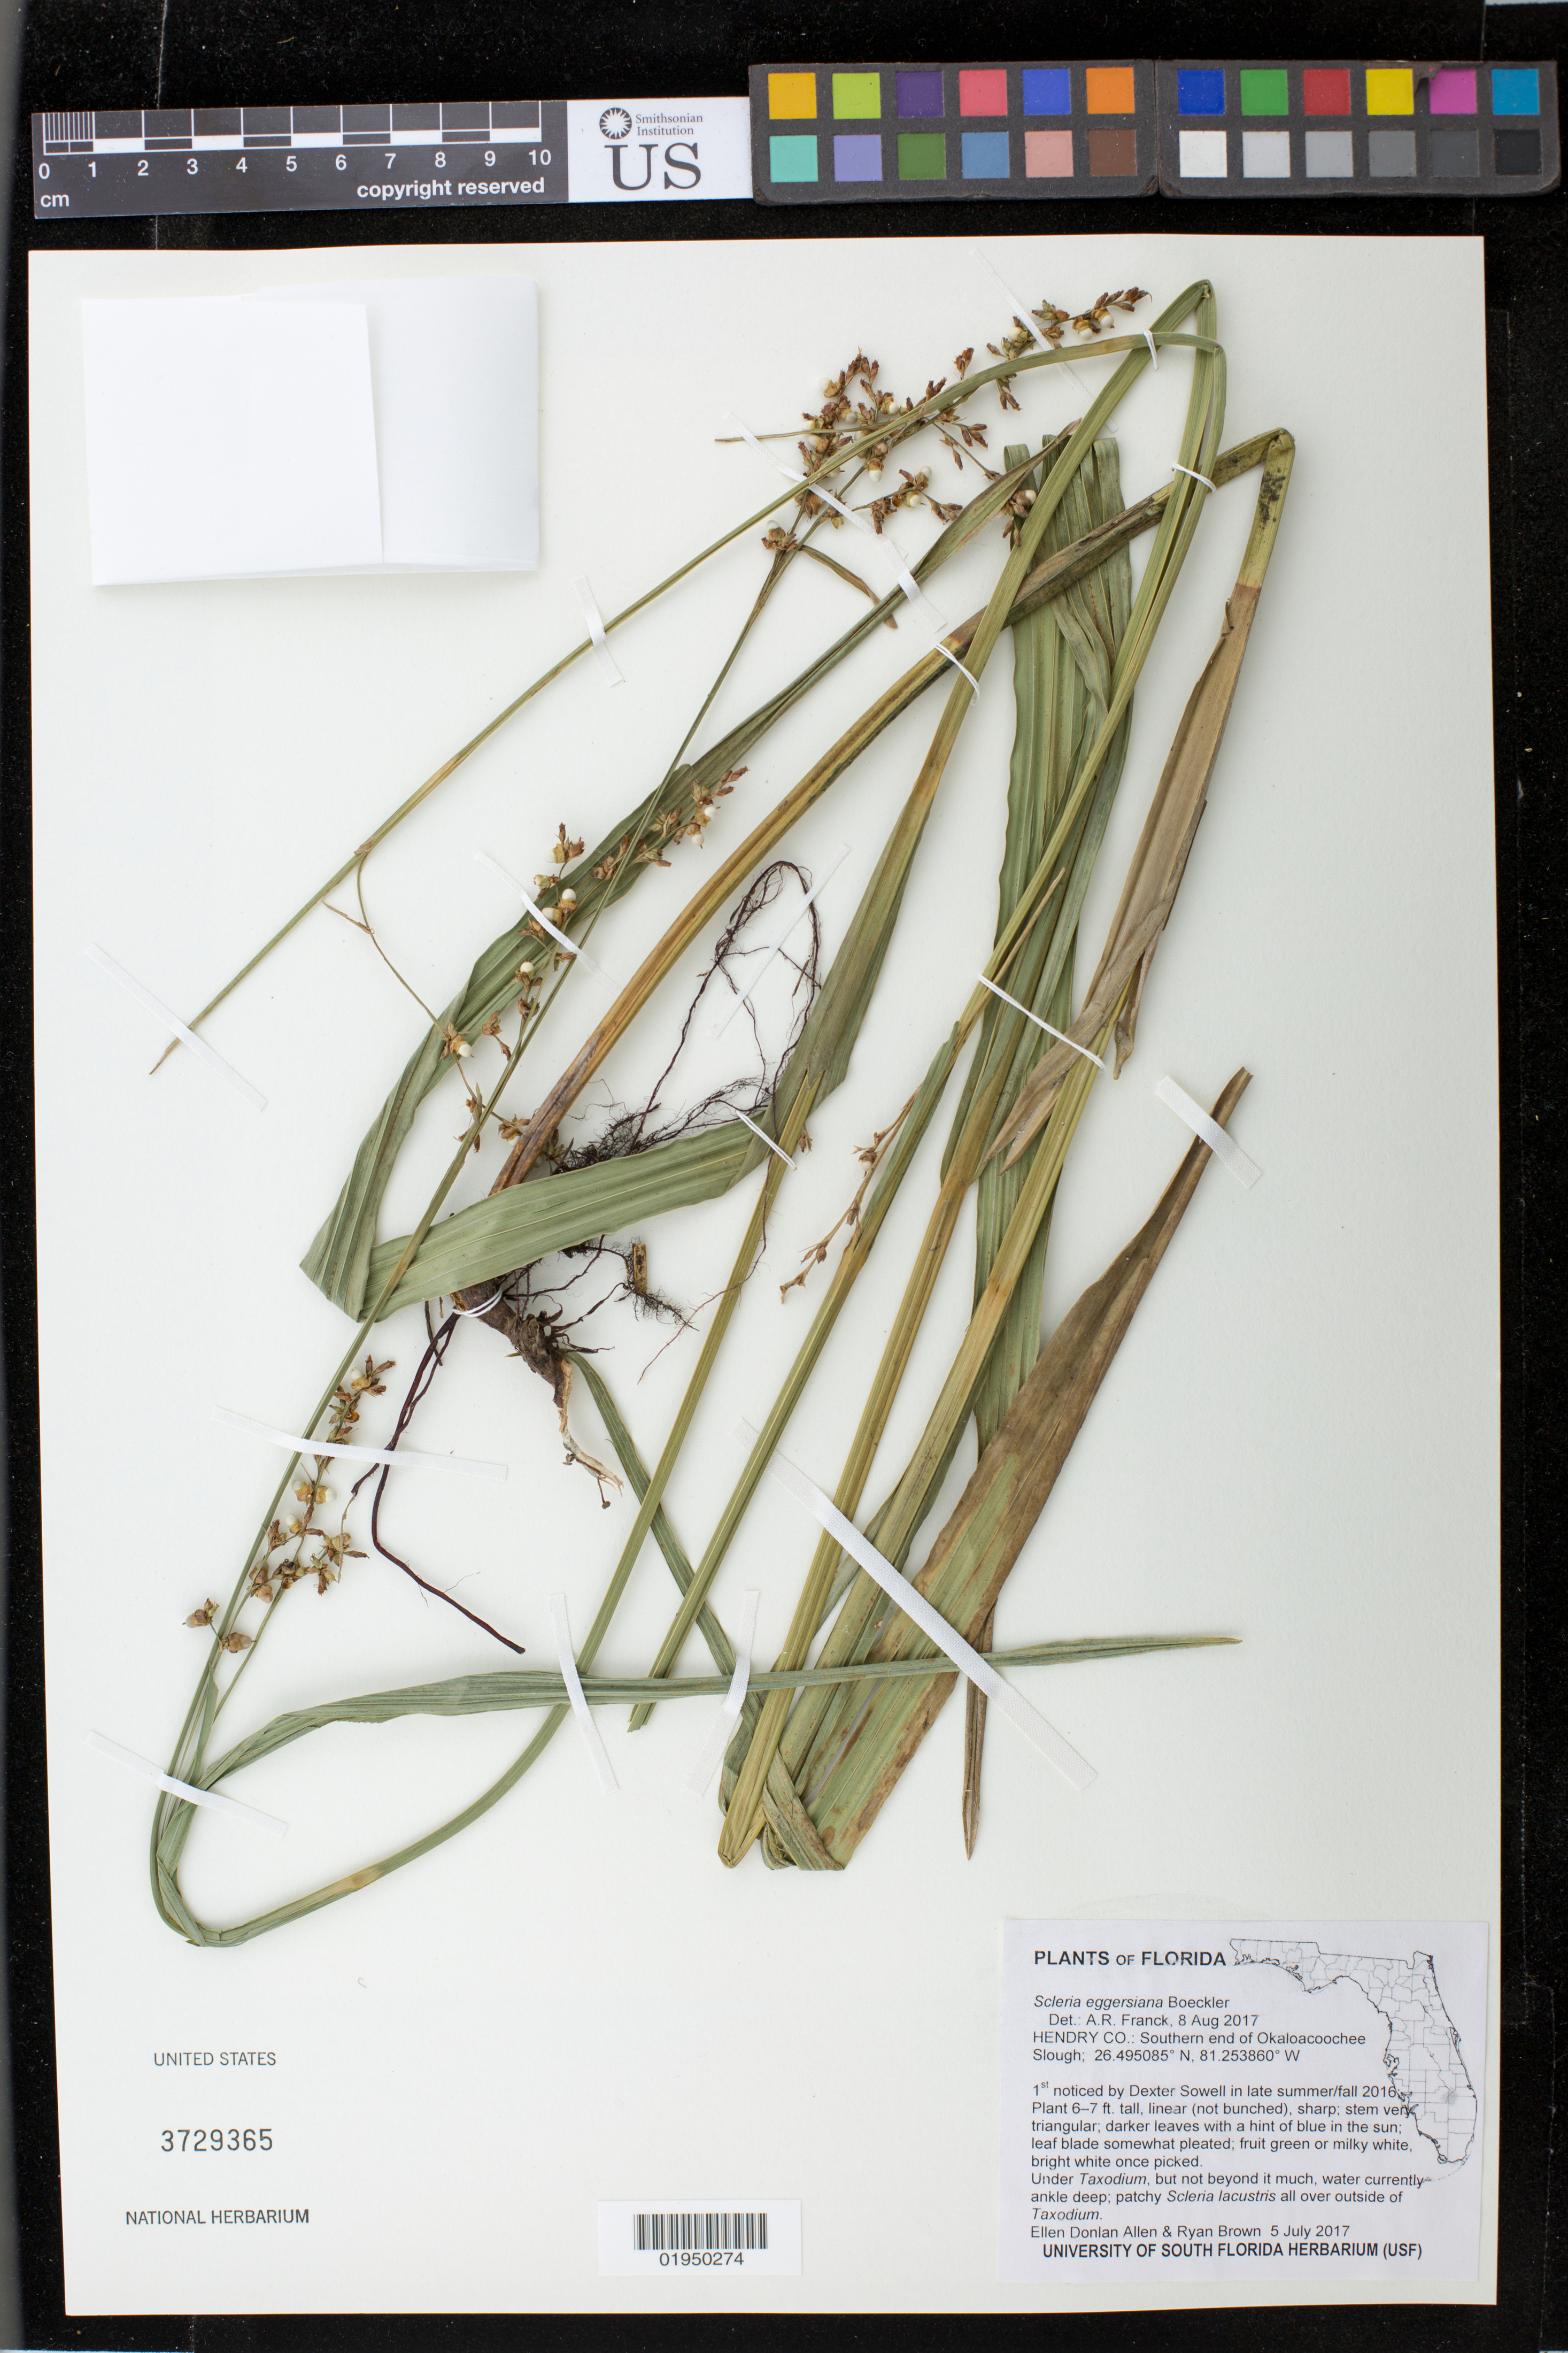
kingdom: Plantae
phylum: Tracheophyta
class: Liliopsida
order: Poales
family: Cyperaceae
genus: Scleria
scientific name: Scleria eggersiana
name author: Boeckeler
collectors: E. Allen & R. Brown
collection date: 2017-05-07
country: United States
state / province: Florida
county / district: Hendry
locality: Southern end of Okaloacoochee.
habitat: Uner Taxodium, but not beyond it much. water currently ankle deep; patchy Scleria lacustris all over outside of Taxodium.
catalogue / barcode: US 3729365